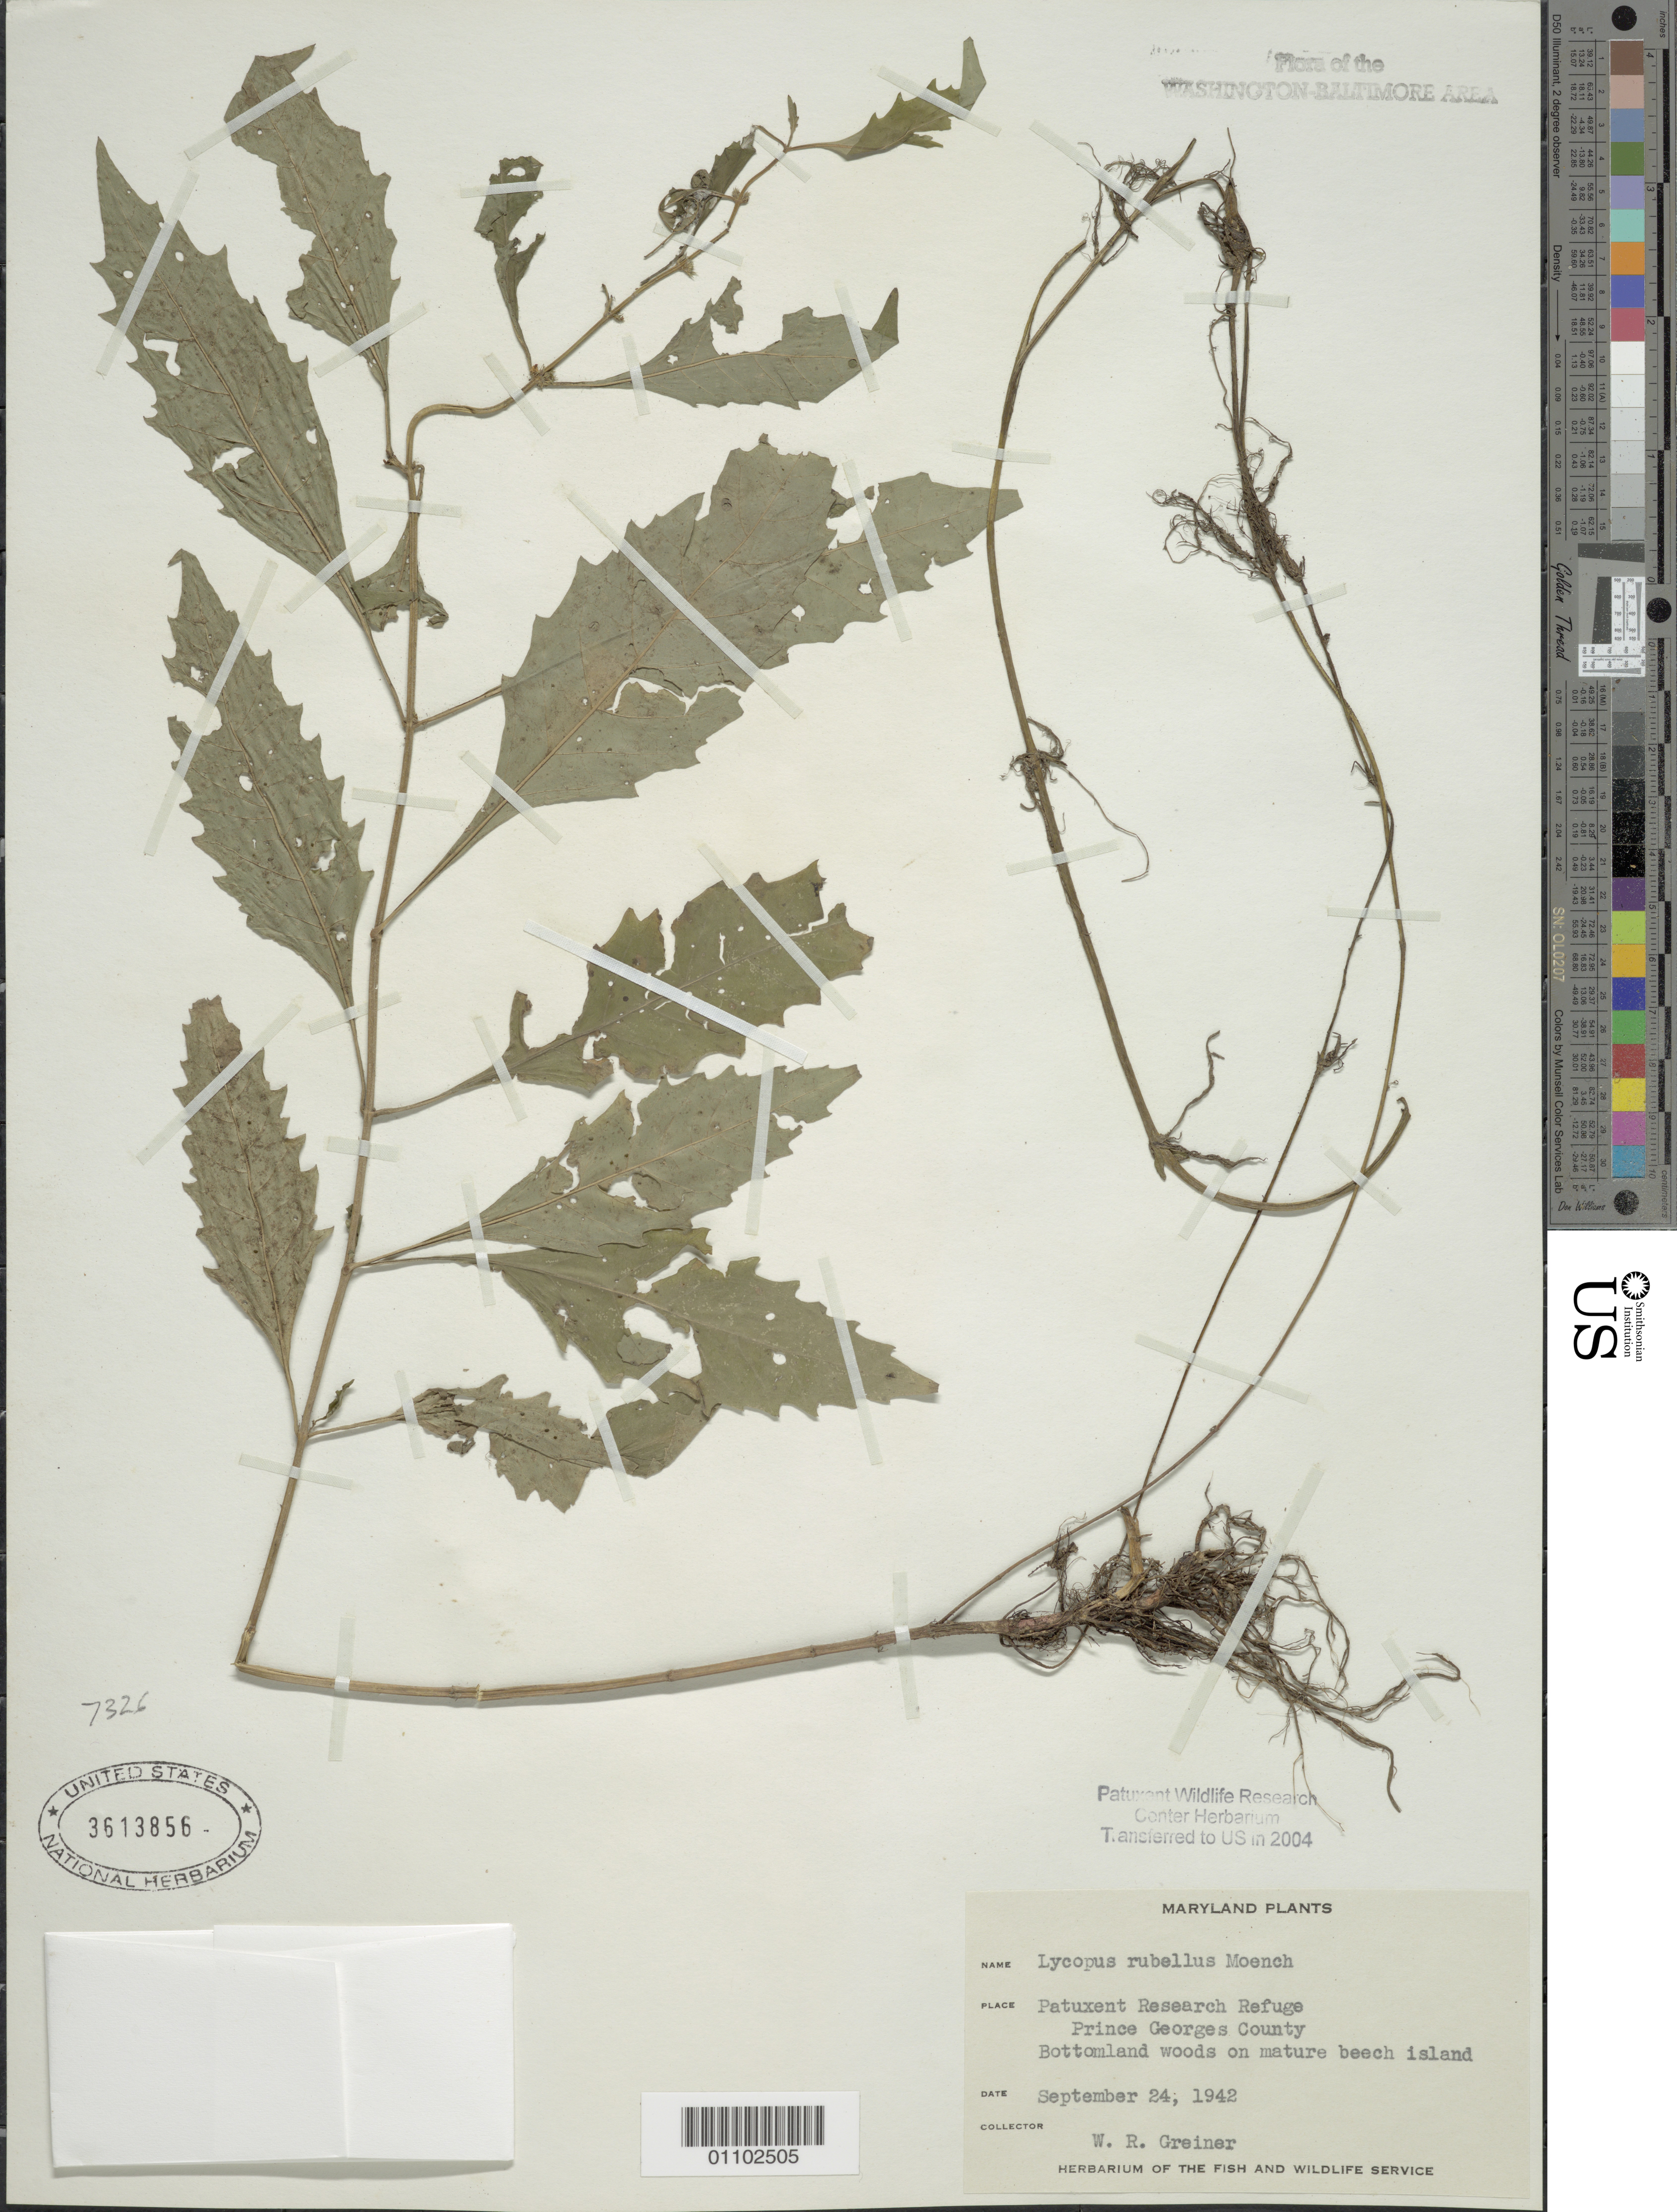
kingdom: Plantae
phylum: Tracheophyta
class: Magnoliopsida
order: Lamiales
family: Lamiaceae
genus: Lycopus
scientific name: Lycopus rubellus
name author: Moench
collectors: W. Greiner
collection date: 1942-09-24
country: United States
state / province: Maryland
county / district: Prince George's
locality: Patuxent Research Refuge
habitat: Bottomland woods on mature beech island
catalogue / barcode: US 3613856